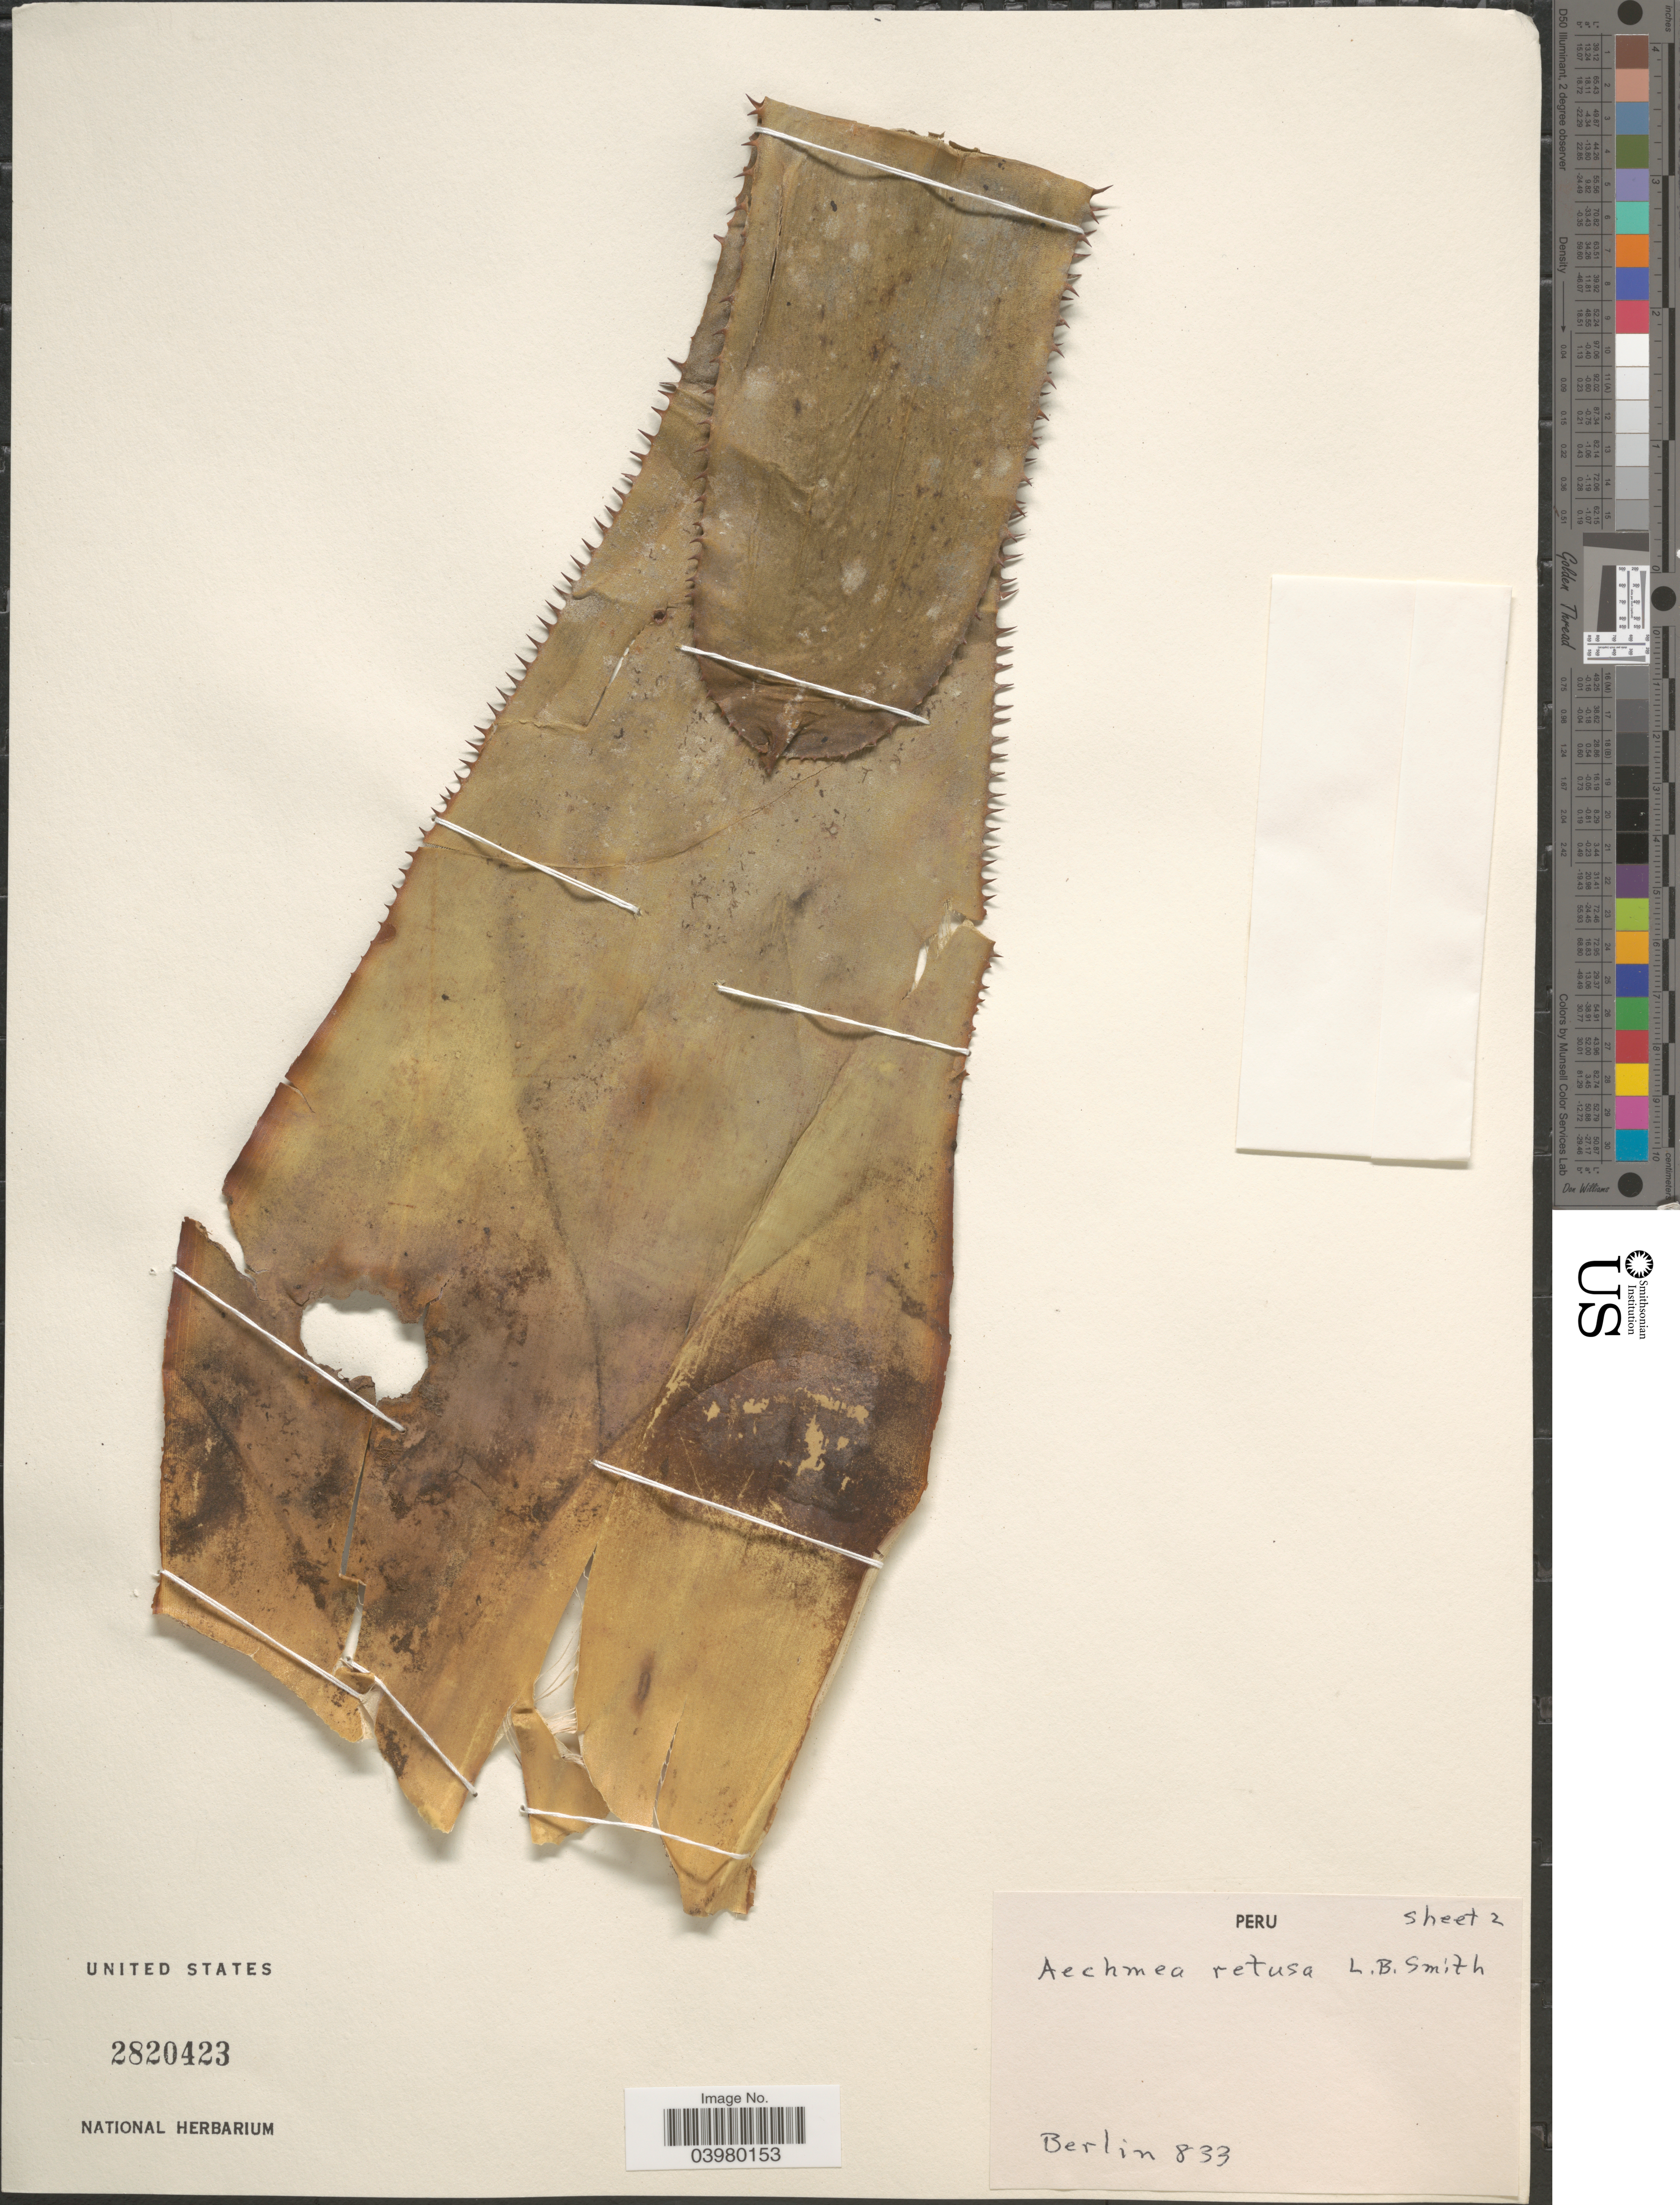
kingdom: Plantae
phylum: Tracheophyta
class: Liliopsida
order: Poales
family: Bromeliaceae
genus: Aechmea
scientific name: Aechmea retusa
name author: L.B. Sm.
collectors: Berlin, --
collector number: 833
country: Peru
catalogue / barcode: US 2820423